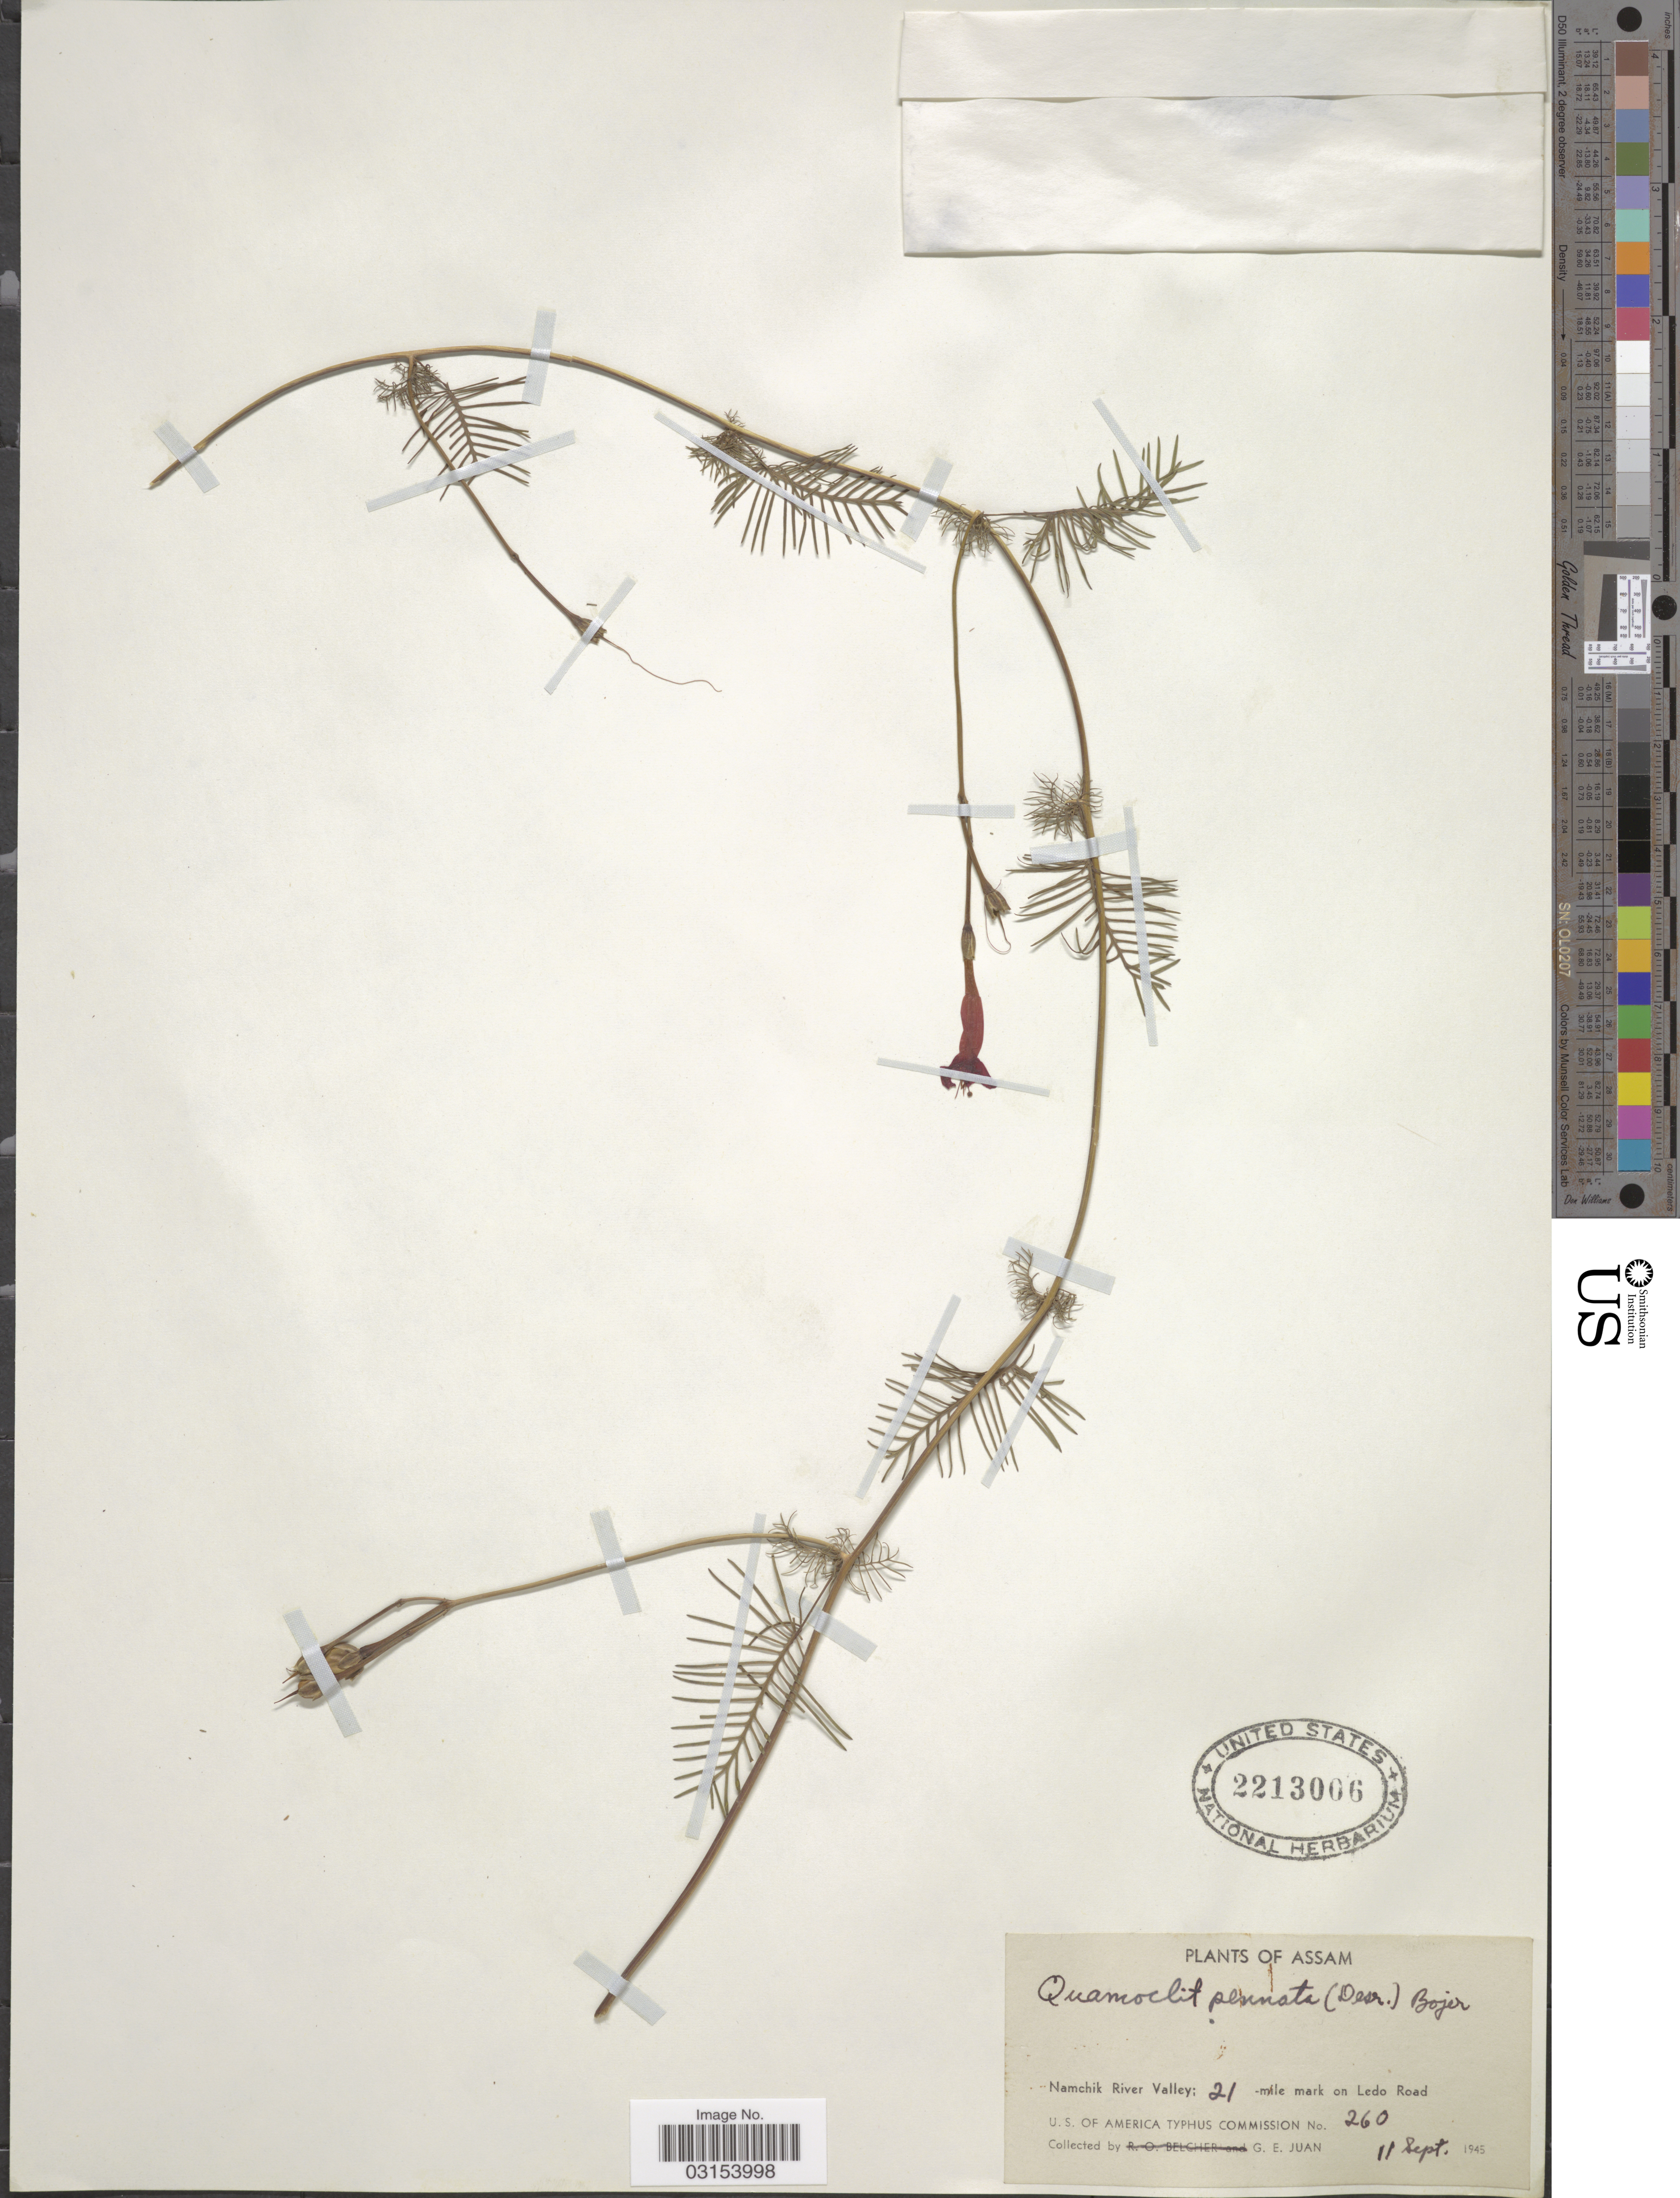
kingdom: Plantae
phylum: Tracheophyta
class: Magnoliopsida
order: Solanales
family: Convolvulaceae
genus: Ipomoea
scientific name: Ipomoea quamoclit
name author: L.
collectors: G. Juan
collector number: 260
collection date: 1945-09-11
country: India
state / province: Assam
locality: Namchik River Valley; 21-mile mark on Ledo Road.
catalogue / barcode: US 2213006